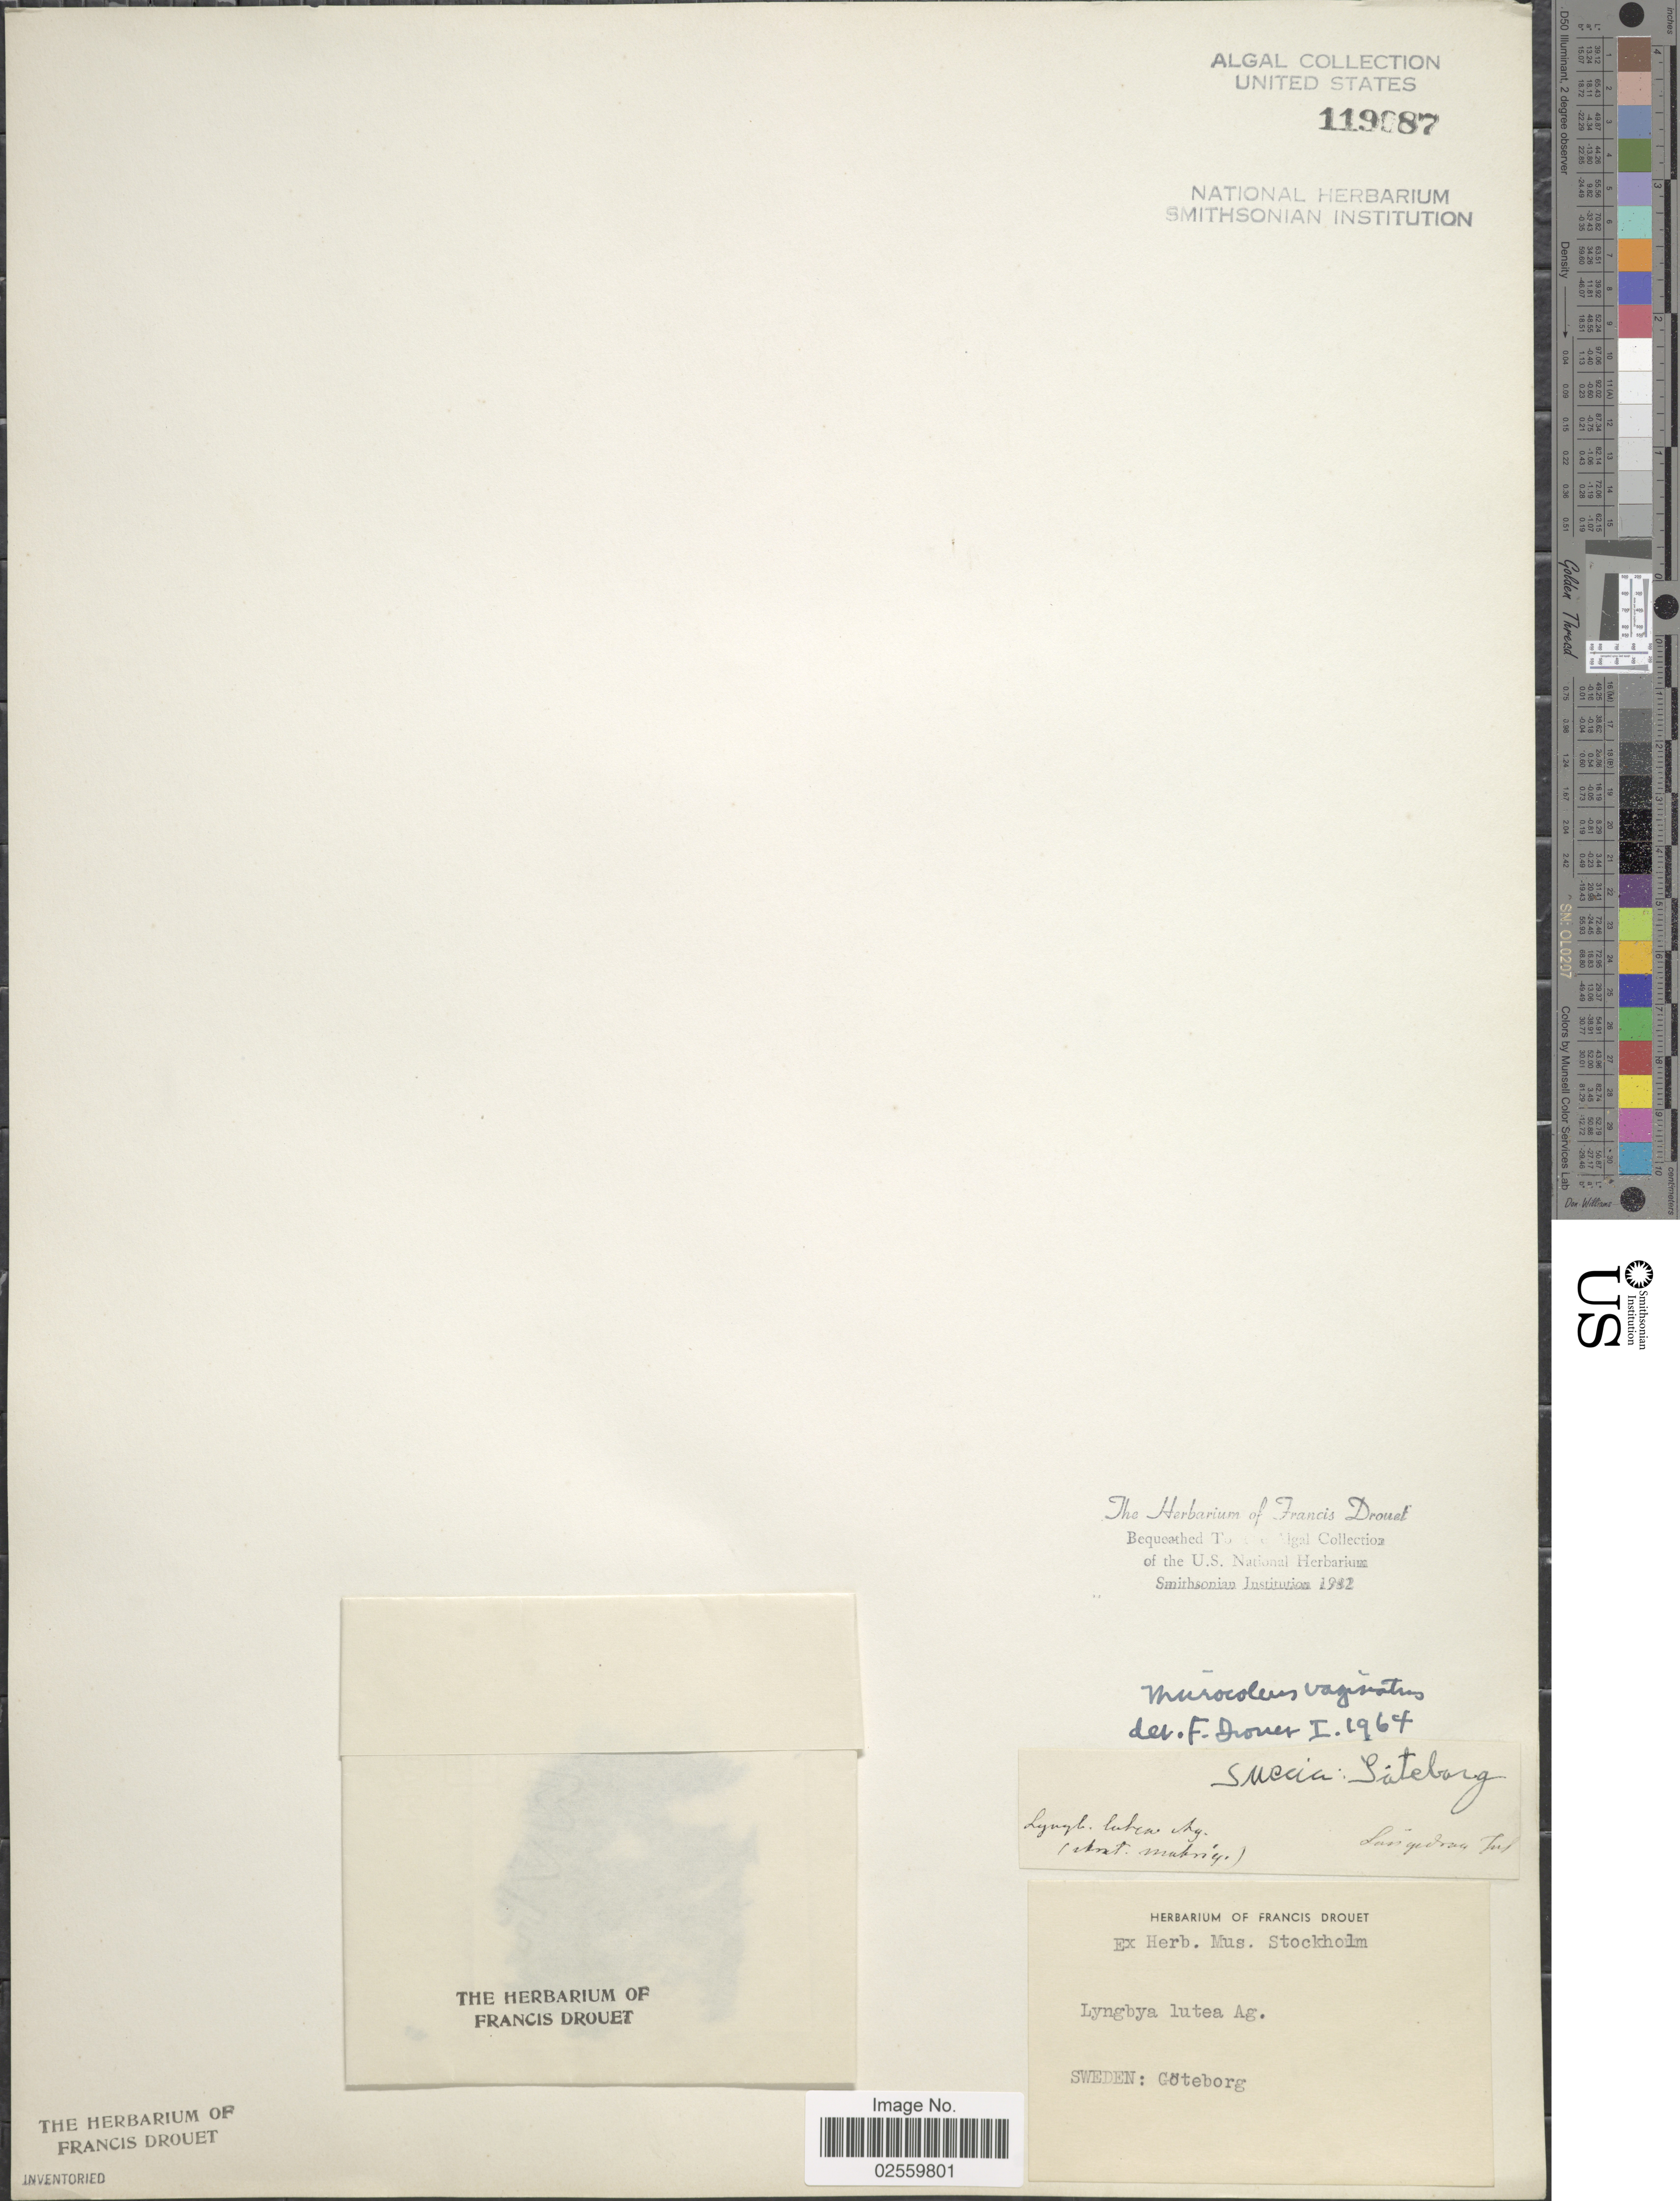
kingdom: Bacteria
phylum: Cyanobacteria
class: Cyanobacteriia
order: Cyanobacteriales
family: Microcoleaceae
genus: Microcoleus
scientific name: Microcoleus vaginatus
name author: (Vaucher) Gomont ex Gomont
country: Sweden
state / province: Västra Götaland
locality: Goteborg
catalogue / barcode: US 119087